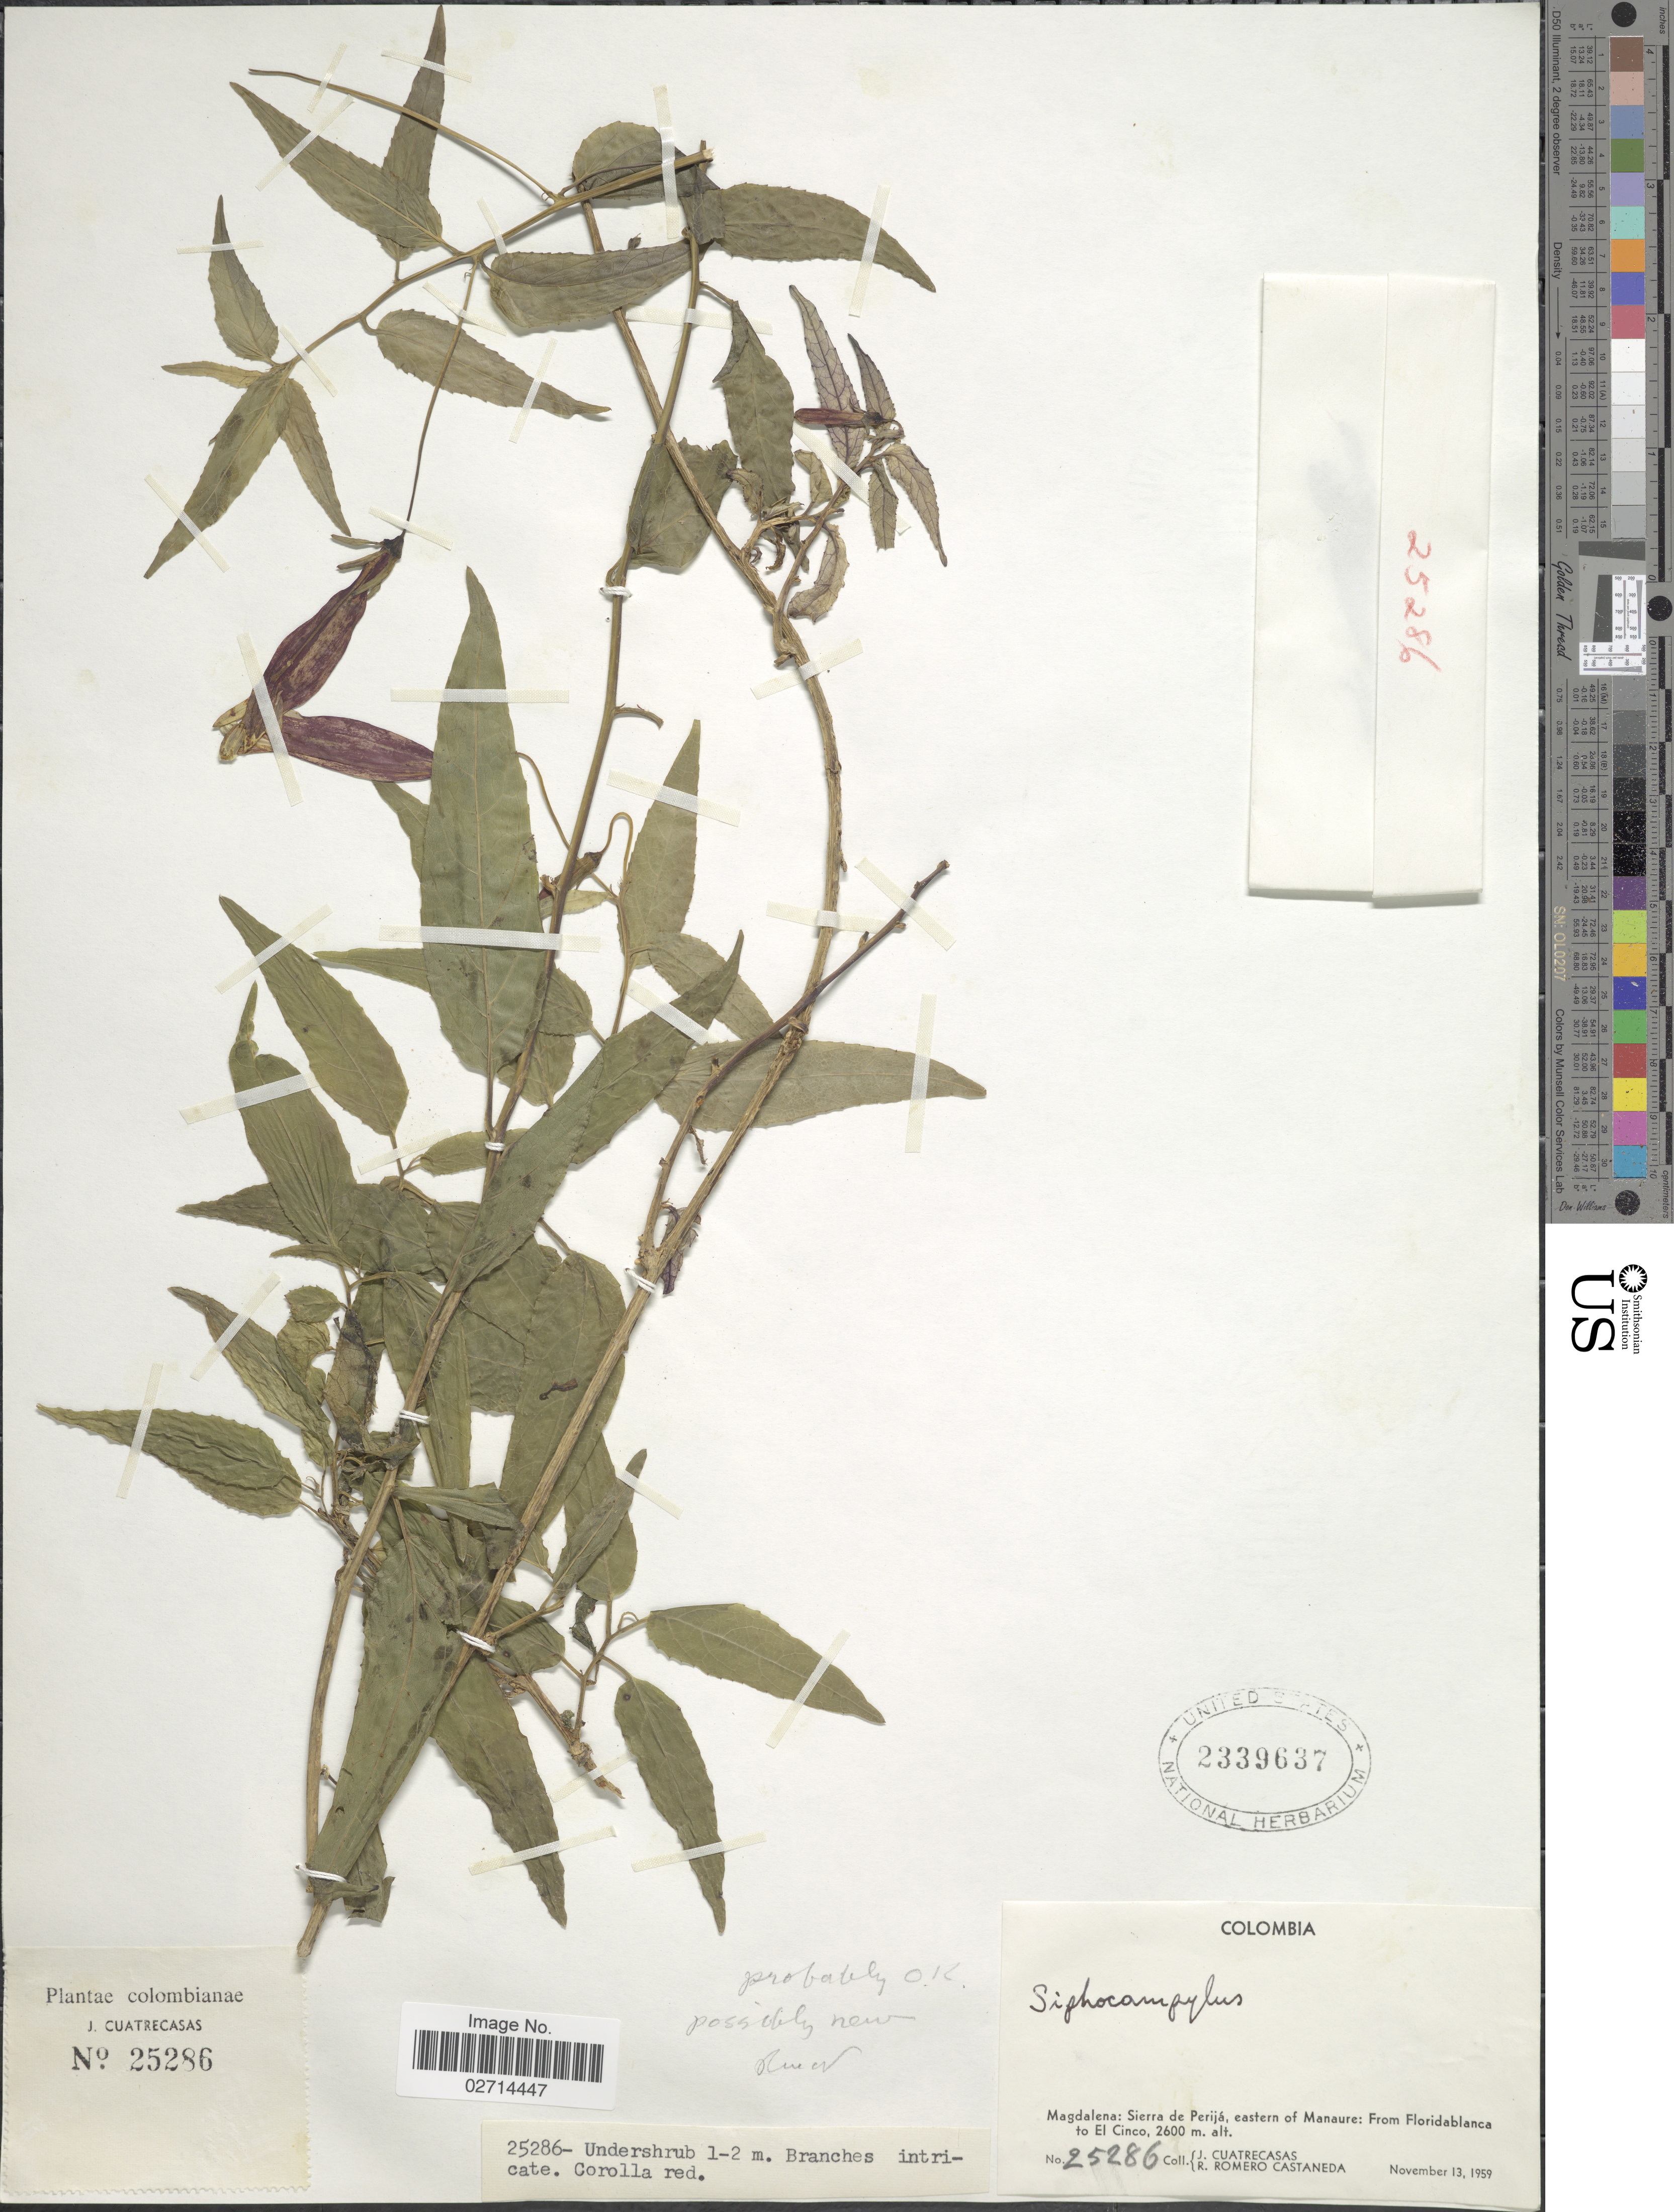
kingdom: Plantae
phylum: Tracheophyta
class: Magnoliopsida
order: Asterales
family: Campanulaceae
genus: Siphocampylus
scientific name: Siphocampylus sp.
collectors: J. Cuatrecasas & R. Romero Castañeda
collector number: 25286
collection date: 1959-11-13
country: Colombia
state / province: Magdalena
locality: Sierra de Perija, eastern of Manaure: From Floridablanca to El Cinco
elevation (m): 2600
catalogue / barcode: US 2339637